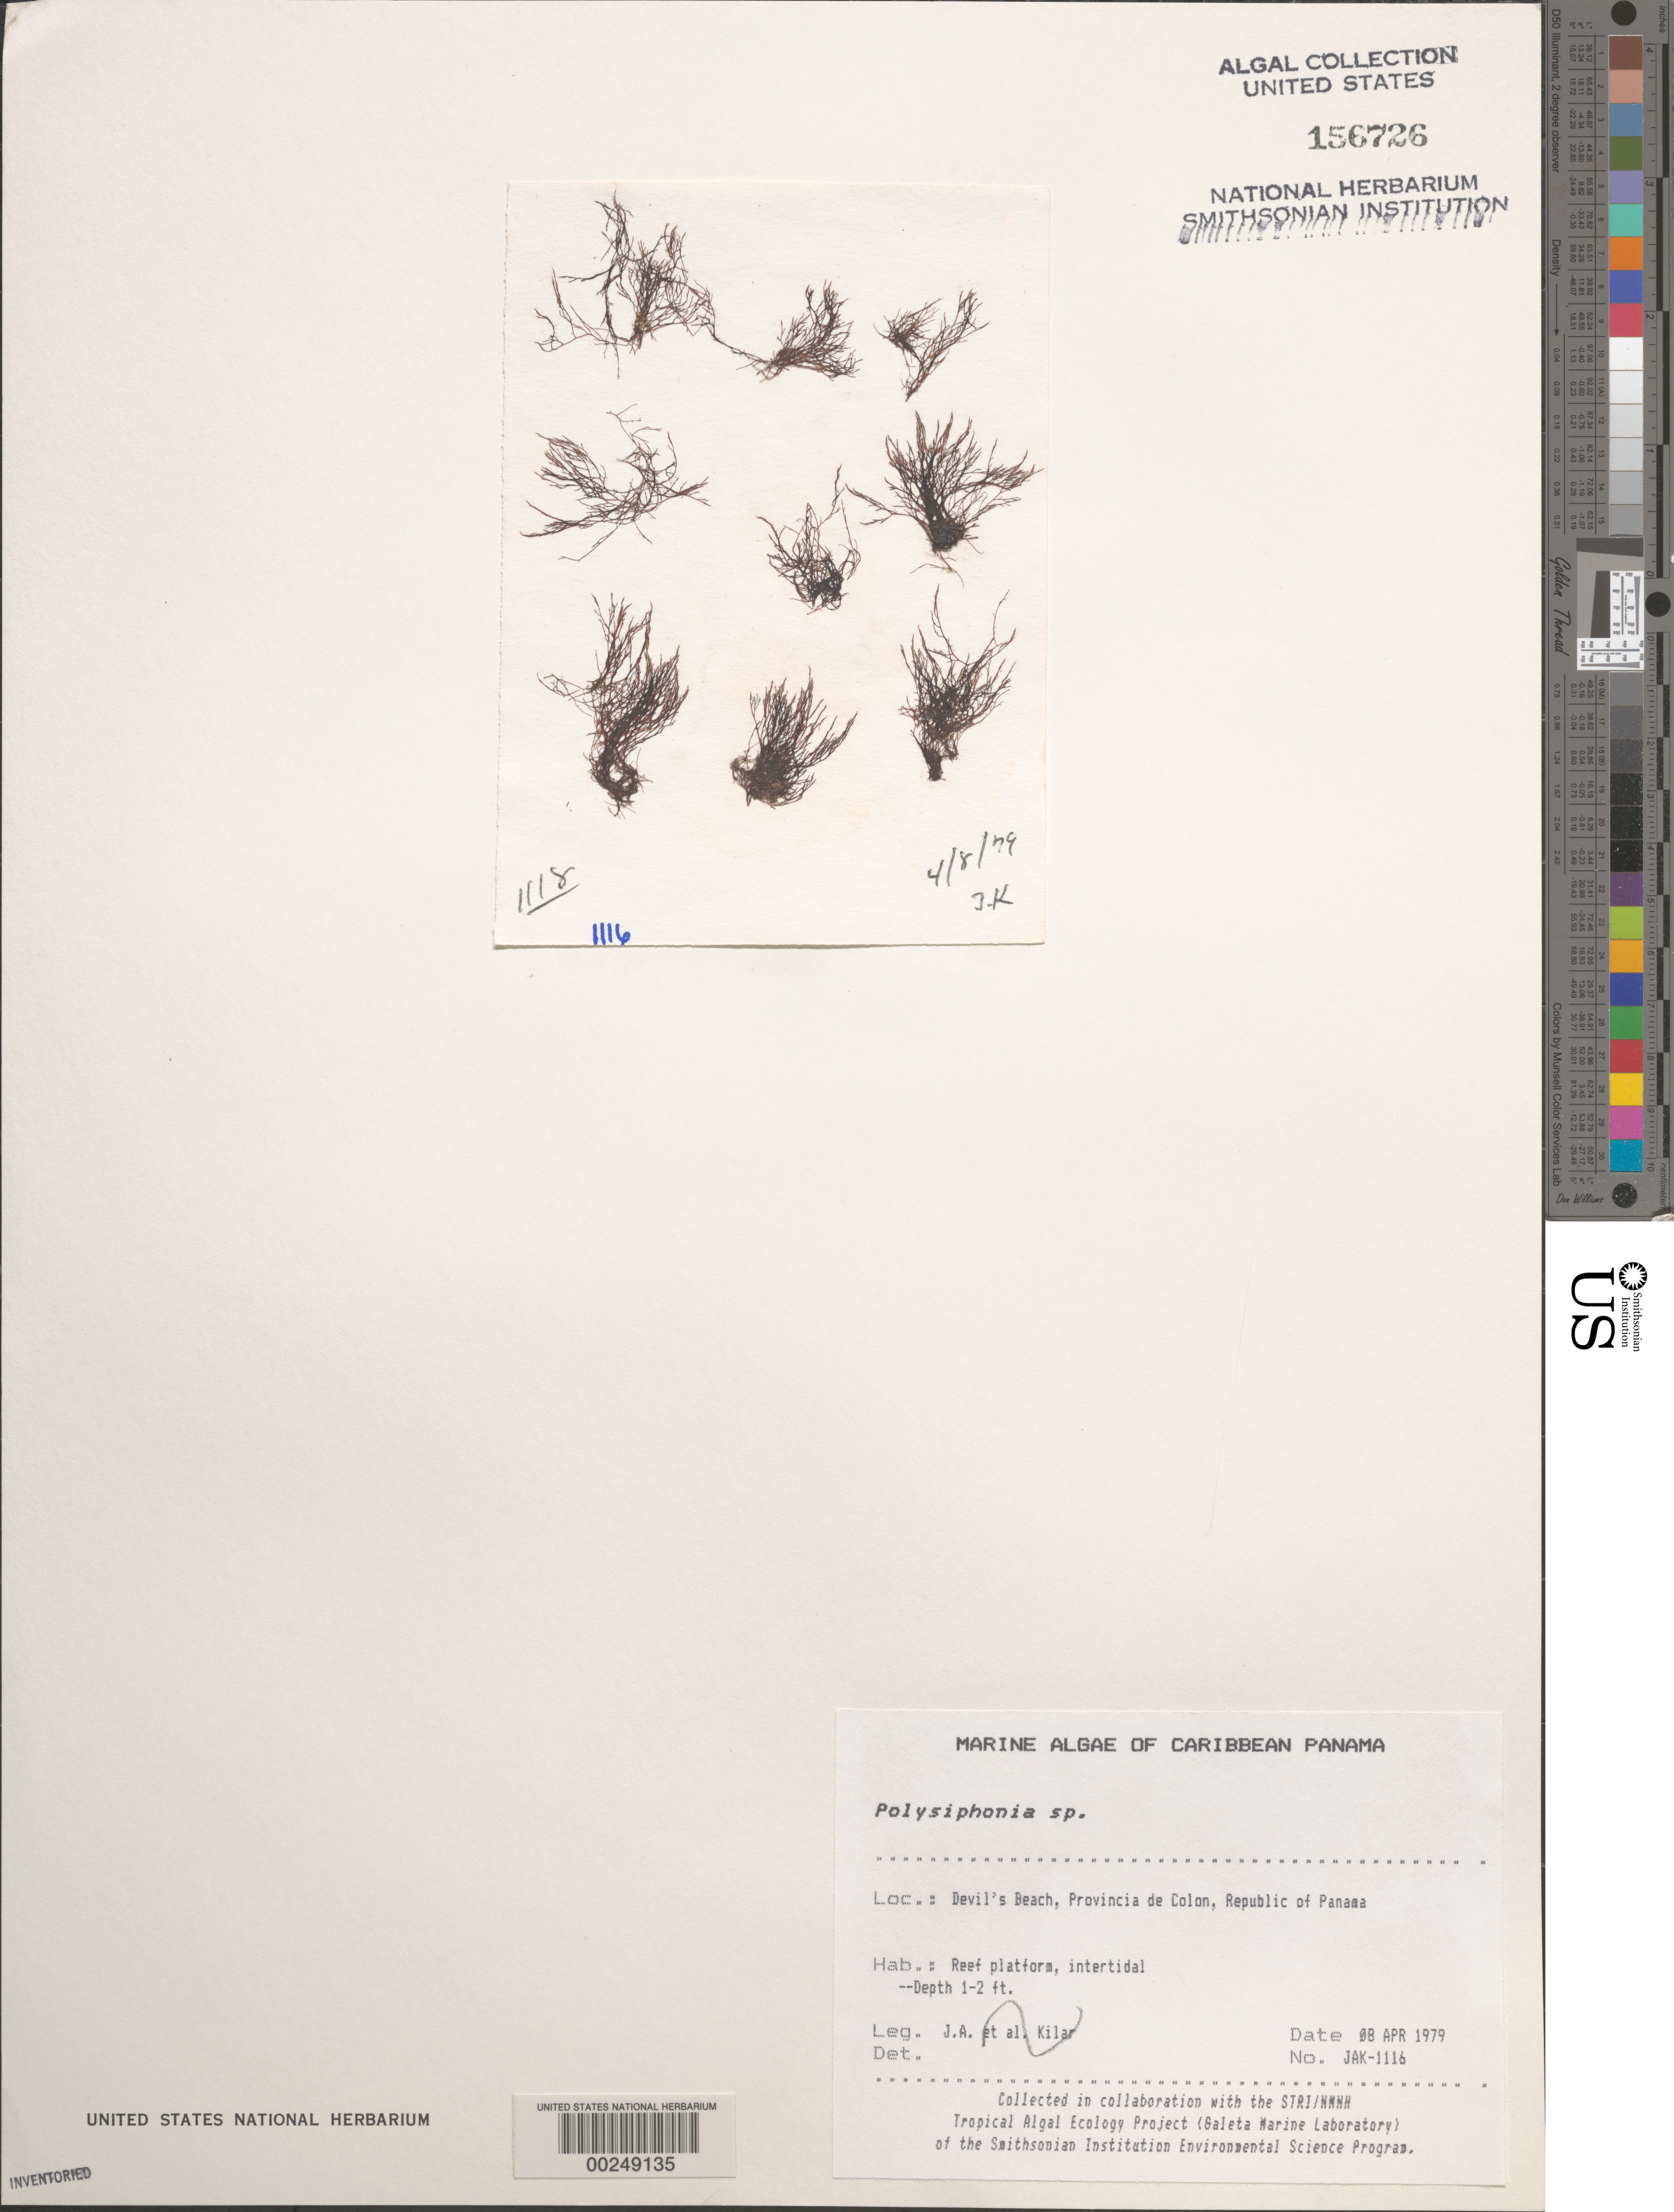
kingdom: Plantae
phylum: Rhodophyta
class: Florideophyceae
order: Ceramiales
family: Rhodomelaceae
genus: Polysiphonia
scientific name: Polysiphonia sp.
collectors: J. A. Kilar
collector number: JAK-1116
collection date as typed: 08 Apr 1979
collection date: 1979-04-08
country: Panama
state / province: Colón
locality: Devil's Beach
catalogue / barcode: US 156726